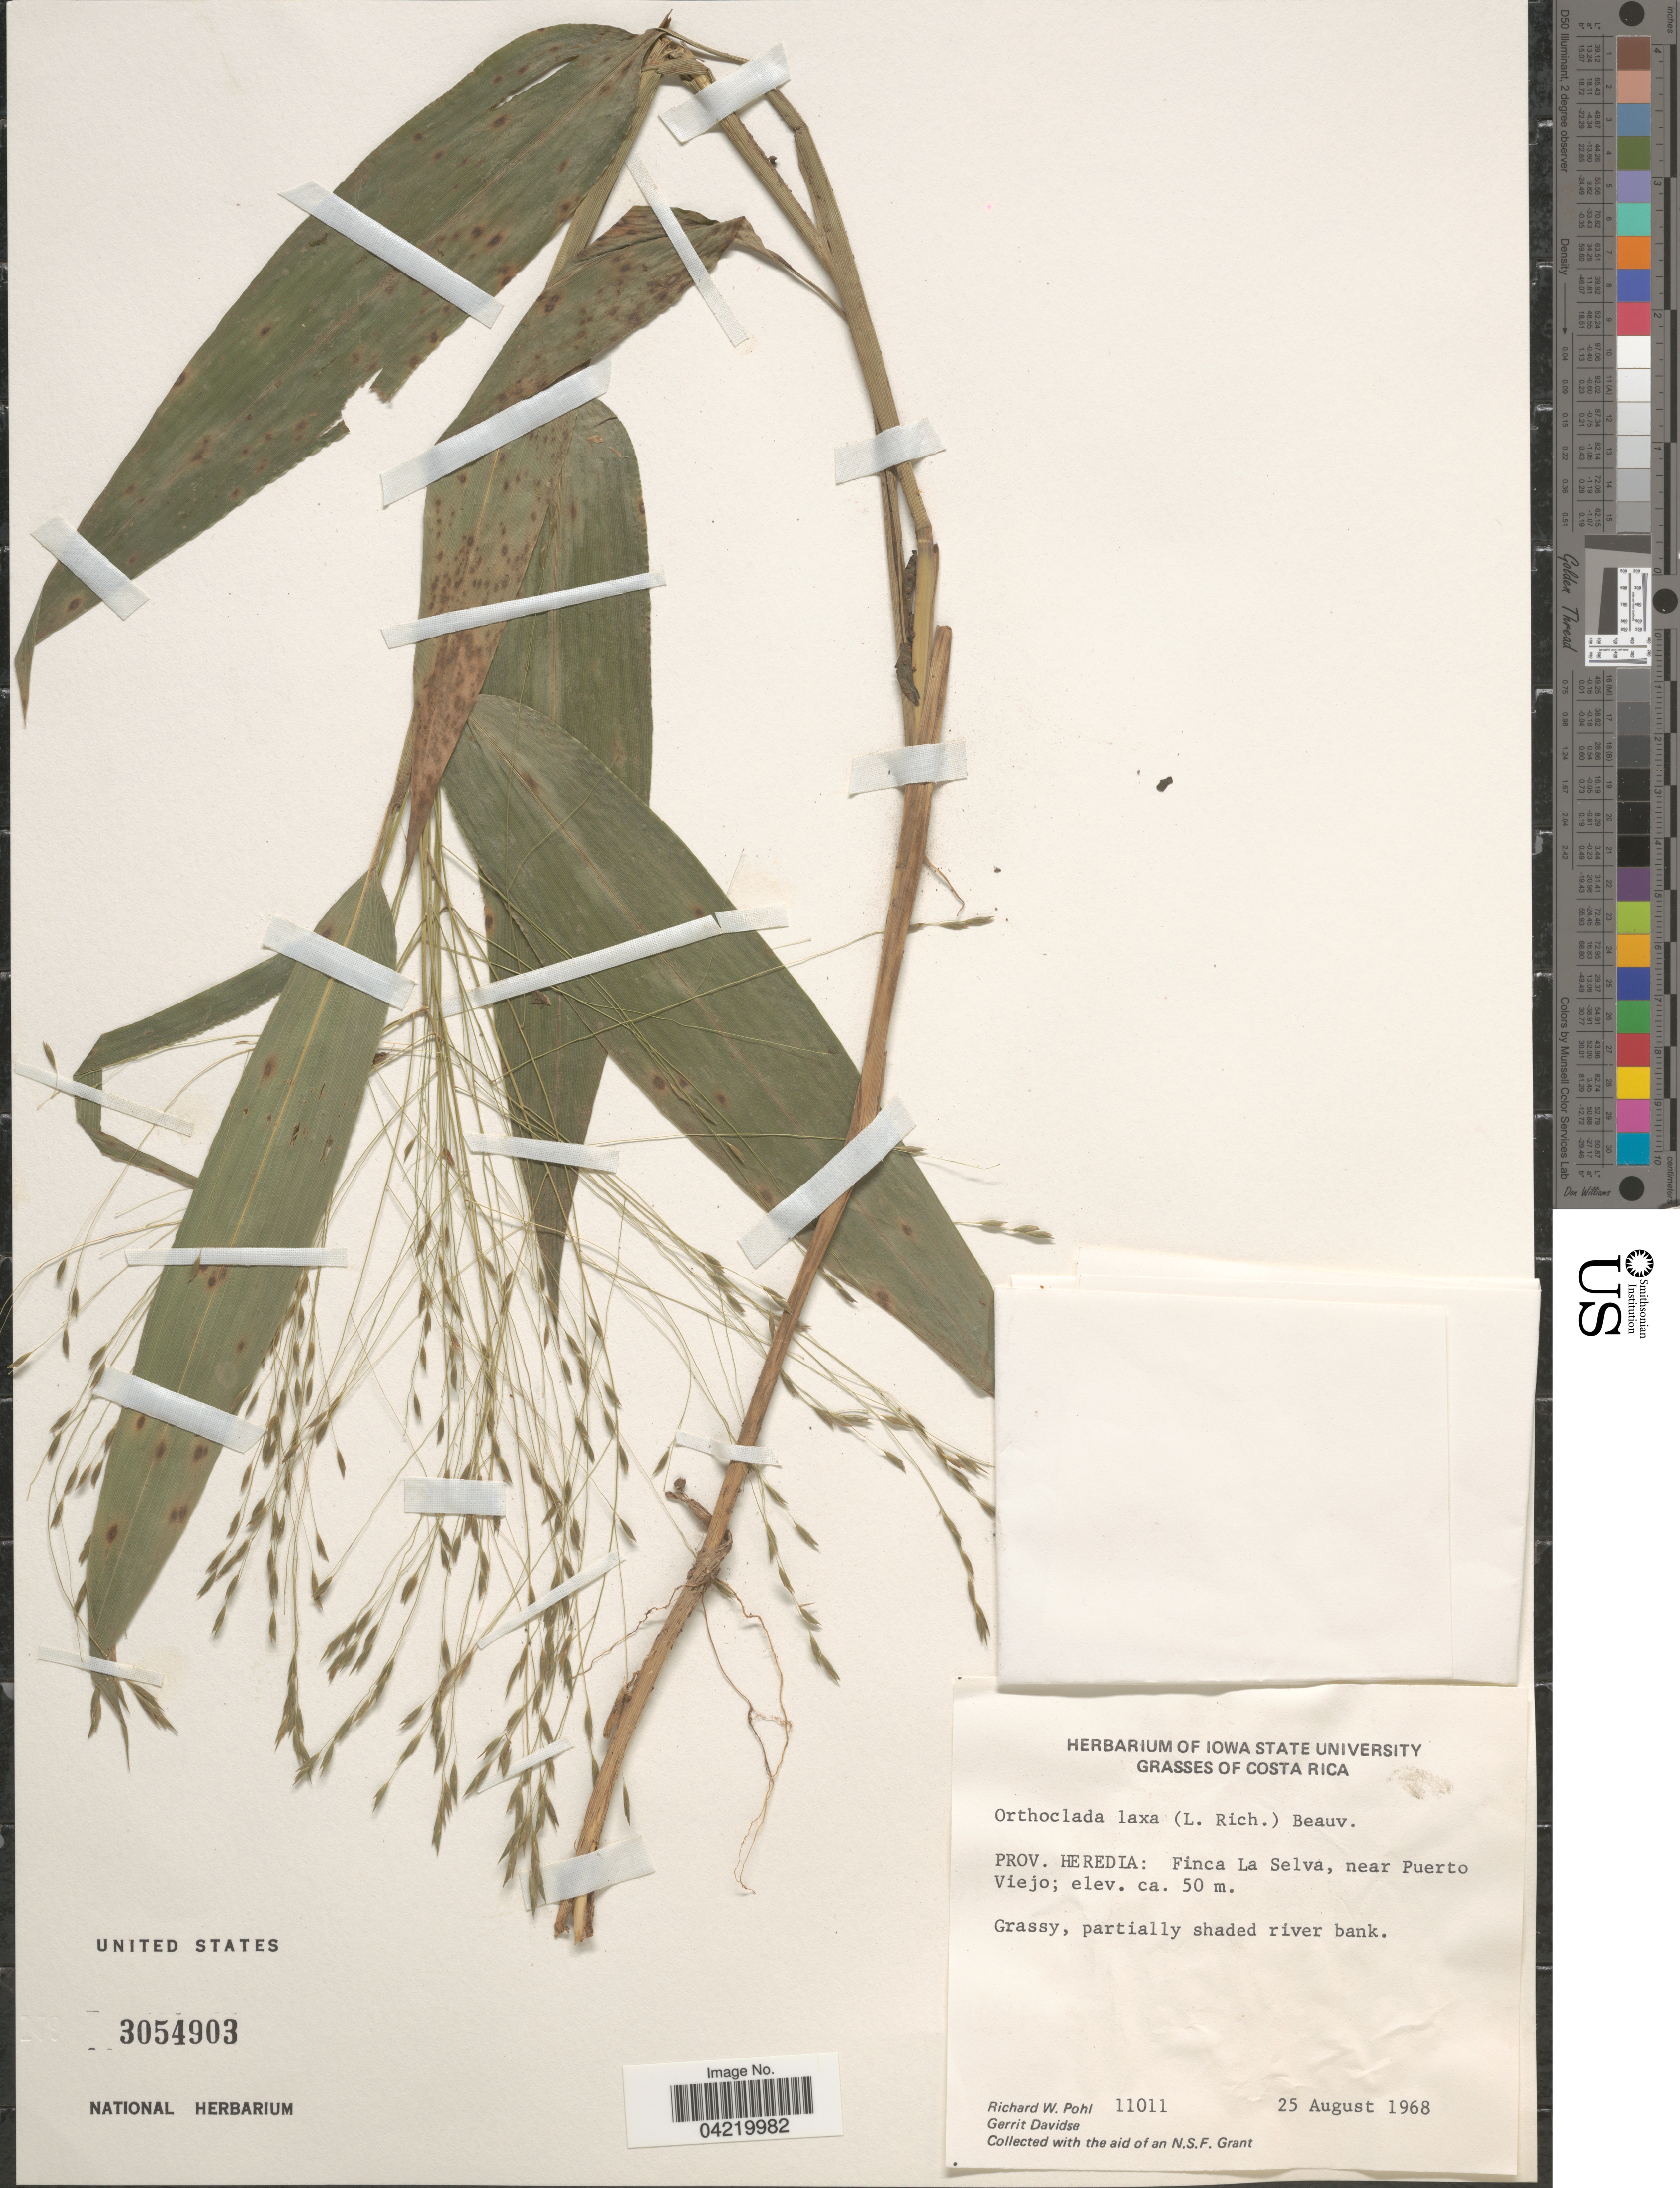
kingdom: Plantae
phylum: Tracheophyta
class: Liliopsida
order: Poales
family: Poaceae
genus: Orthoclada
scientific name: Orthoclada laxa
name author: P. Beauv.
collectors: R. W. Pohl & G. Davidse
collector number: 11011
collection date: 1968-08-25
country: Costa Rica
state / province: Heredia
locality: Finca La Selva, near Puerto Viejo.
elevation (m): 50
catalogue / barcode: US 3054903